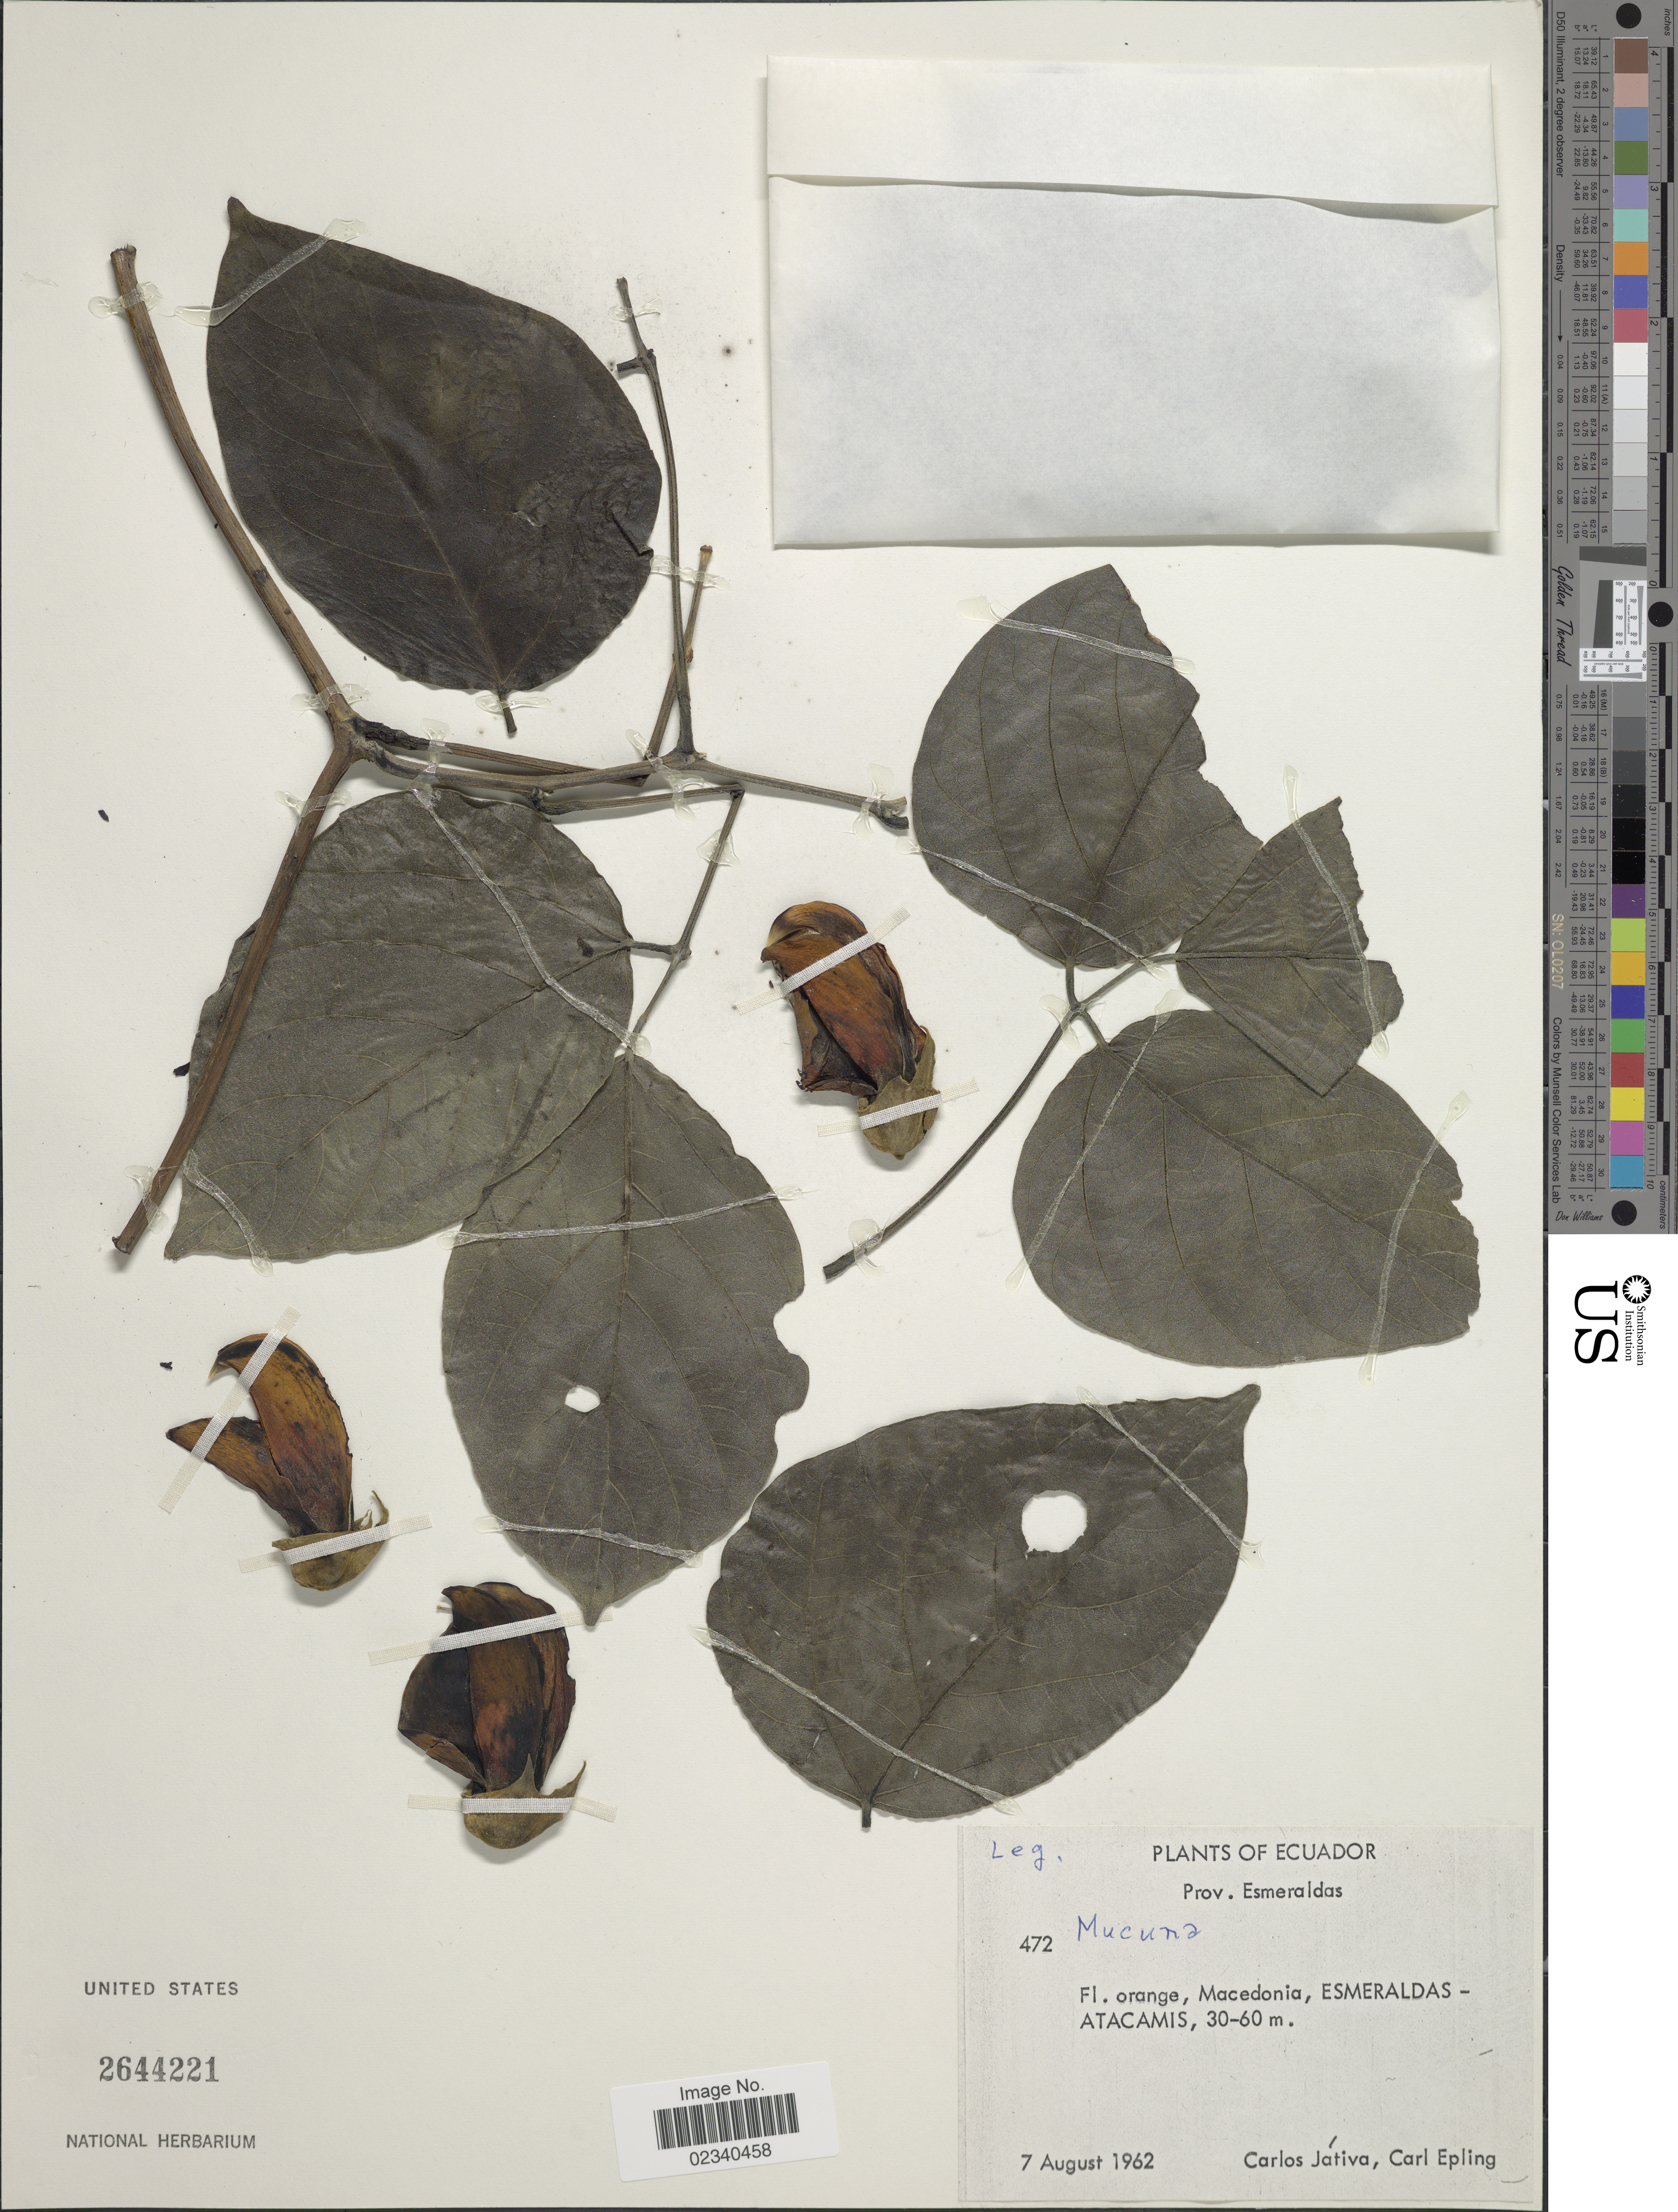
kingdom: Plantae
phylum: Tracheophyta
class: Magnoliopsida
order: Fabales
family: Fabaceae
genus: Mucuna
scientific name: Mucuna sp.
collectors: C. D. Játiva & C. C. Epling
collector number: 472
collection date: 1962-08-07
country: Ecuador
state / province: Esmeraldas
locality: Prov. Esmeraldas. Macedonia, Esmeraldas- Atacamis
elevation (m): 30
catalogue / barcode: US 2644221